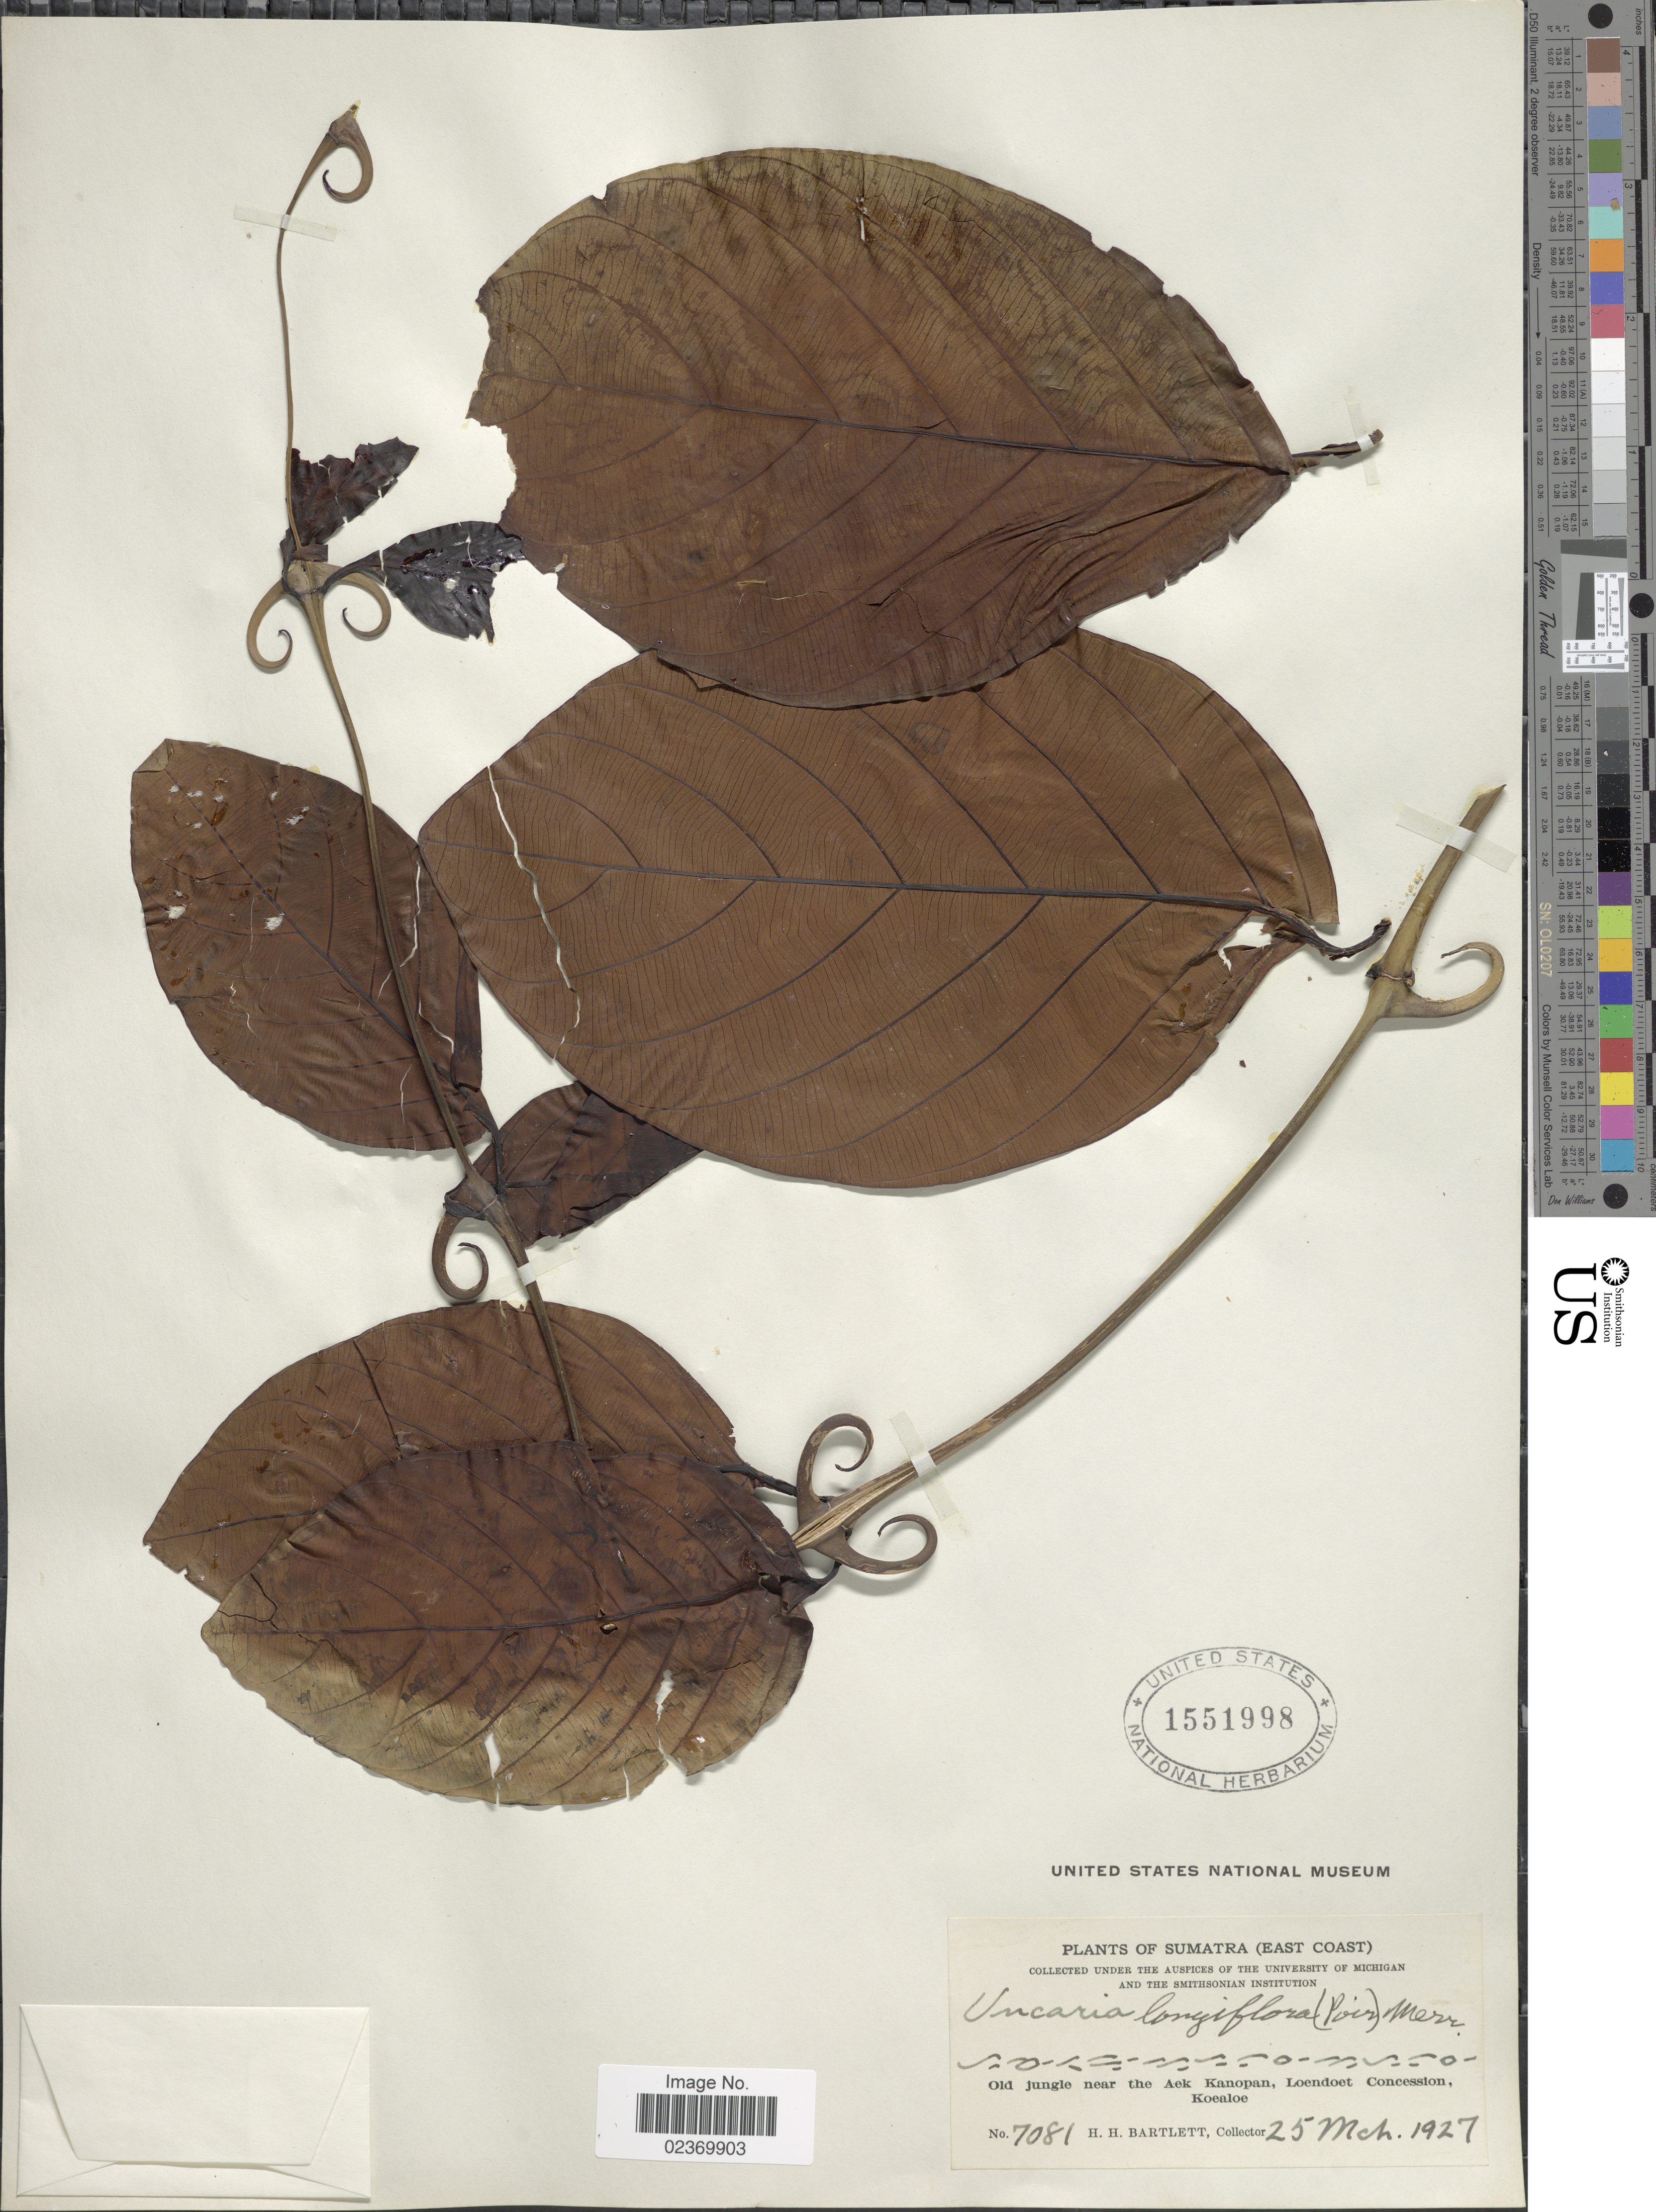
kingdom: Plantae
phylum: Tracheophyta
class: Magnoliopsida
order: Gentianales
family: Rubiaceae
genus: Uncaria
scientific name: Uncaria longiflora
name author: (Poir.) Merr.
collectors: H. H. Bartlett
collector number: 7081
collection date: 1927-03-25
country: Indonesia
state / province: Sumatra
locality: East Coast, Old Jungle near the Aek Kanopan, Loendoet Concession, Koealoe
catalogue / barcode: US 1551998